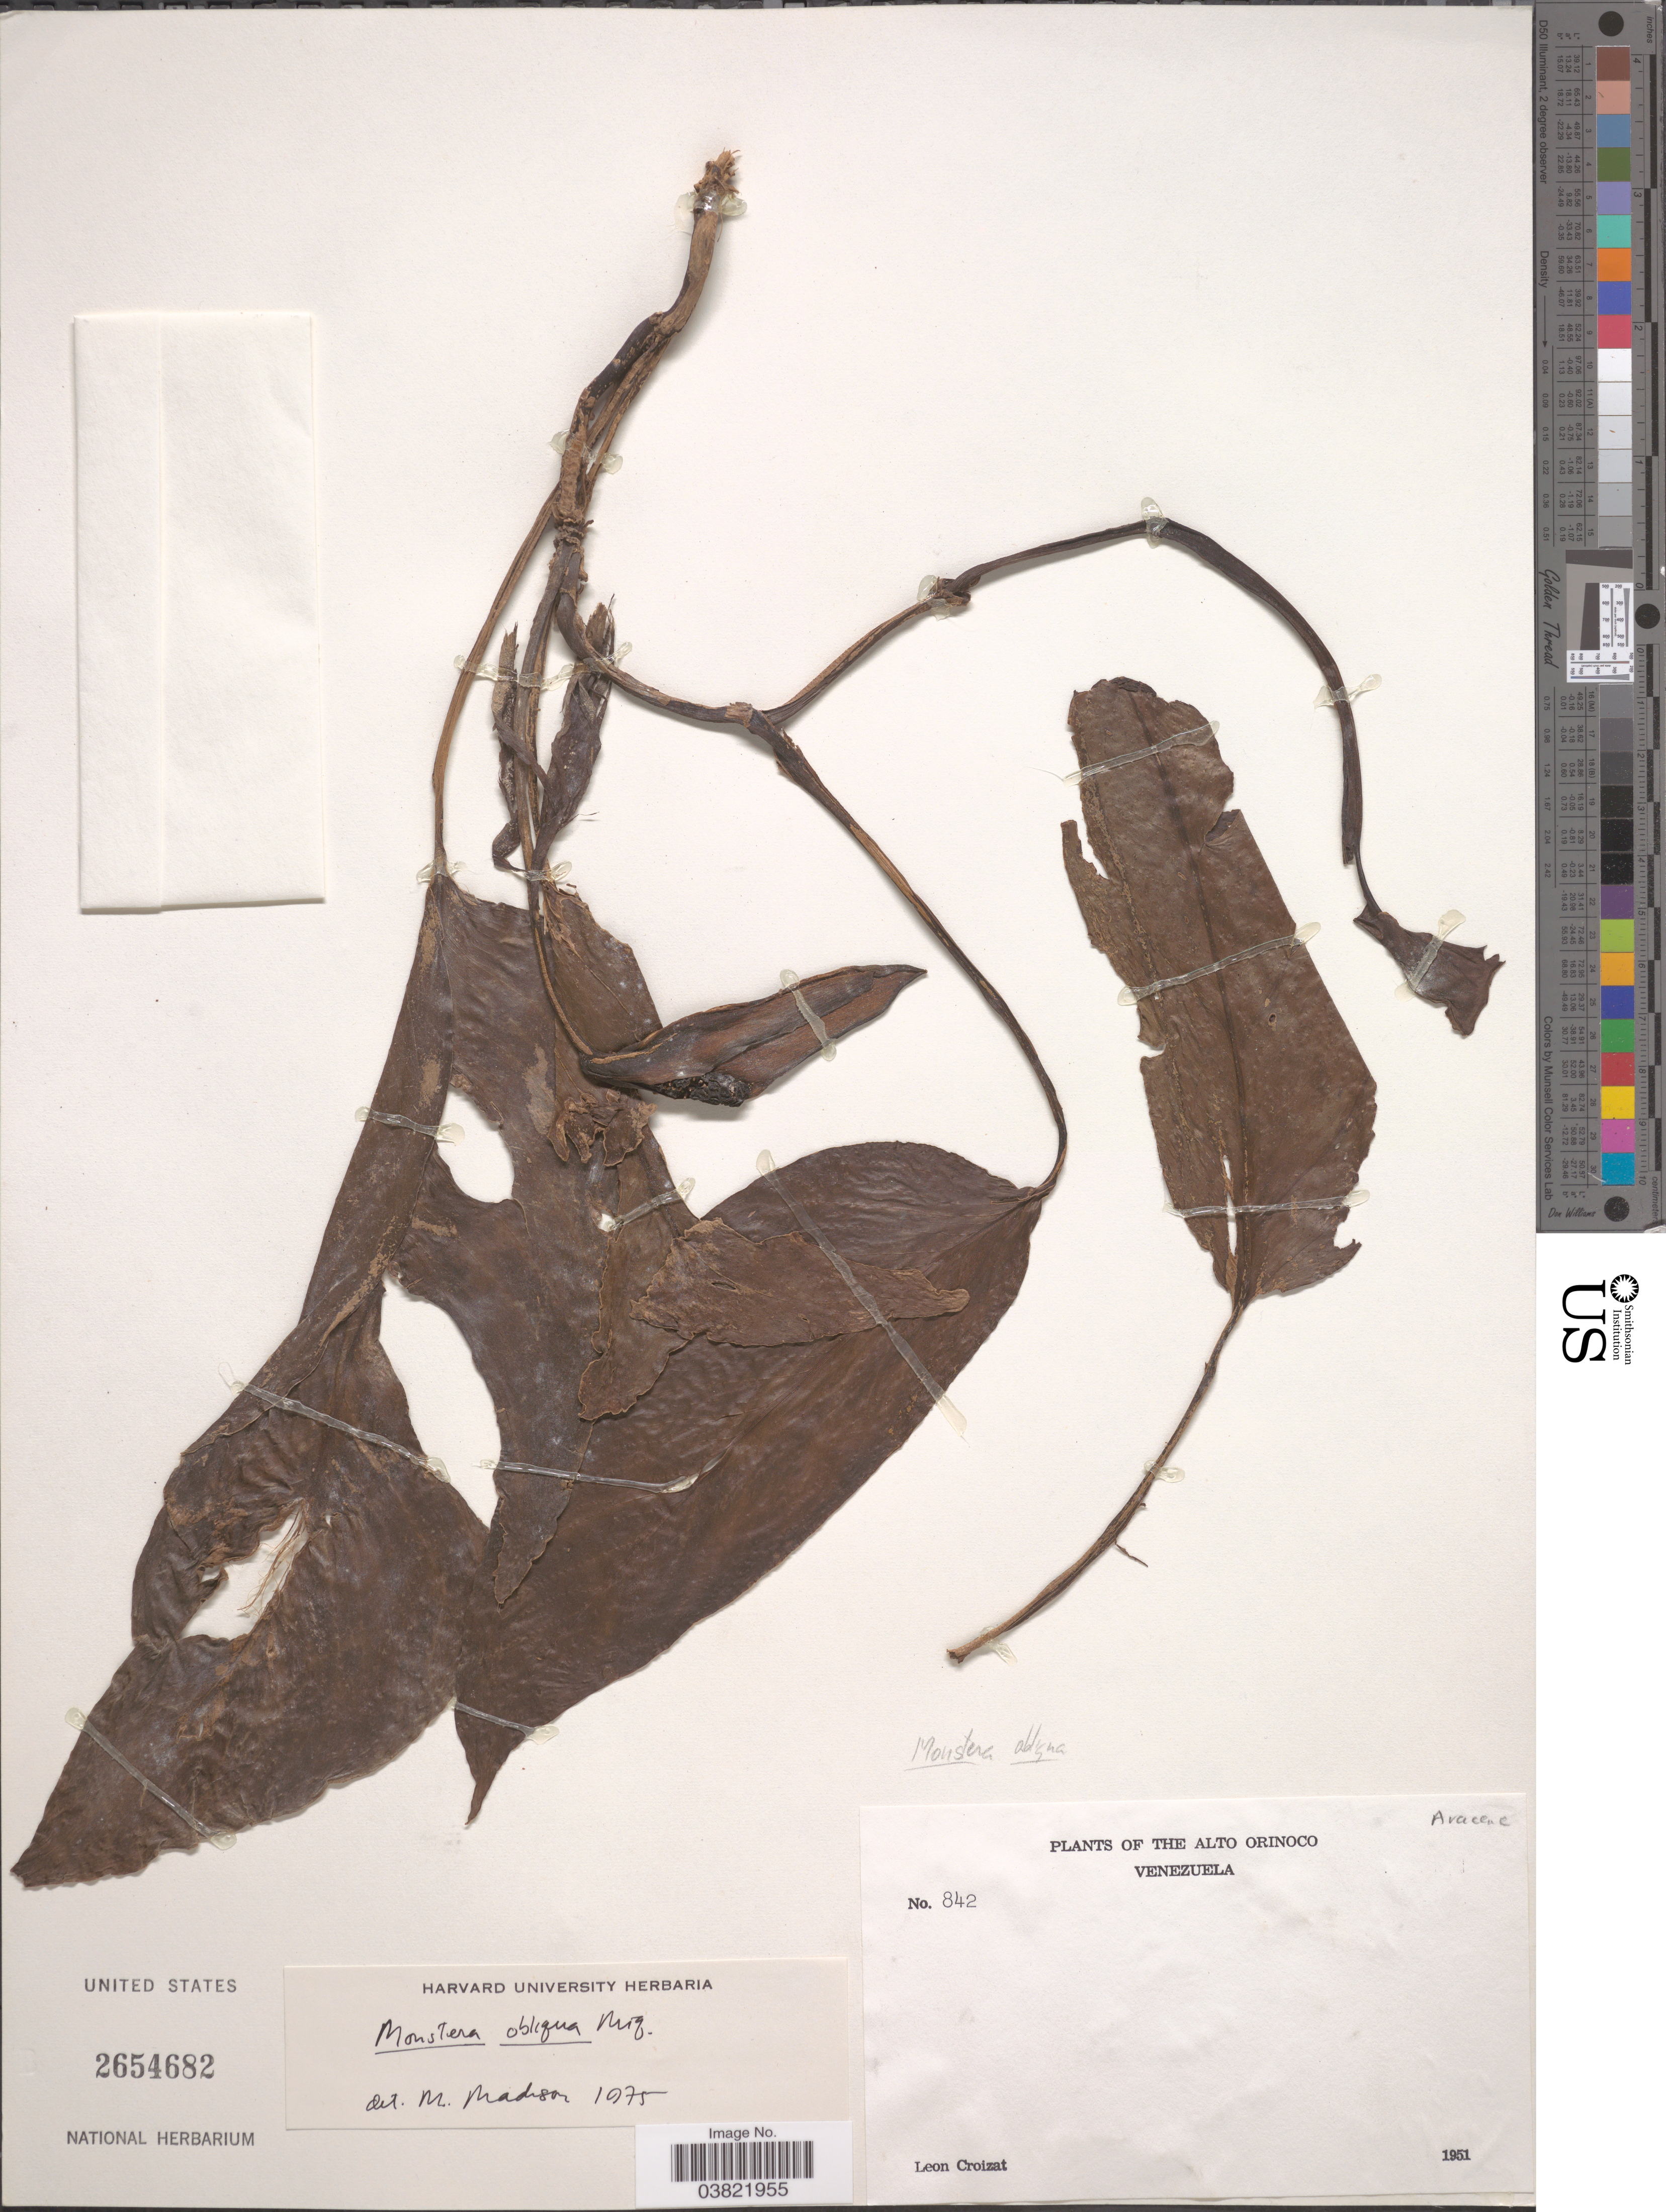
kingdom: Plantae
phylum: Tracheophyta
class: Liliopsida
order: Alismatales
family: Araceae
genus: Monstera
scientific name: Monstera obliqua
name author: Miq.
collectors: L. C. M. Croizat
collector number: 842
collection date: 1951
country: Venezuela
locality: The Alto Orinoco.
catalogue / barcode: US 2654682